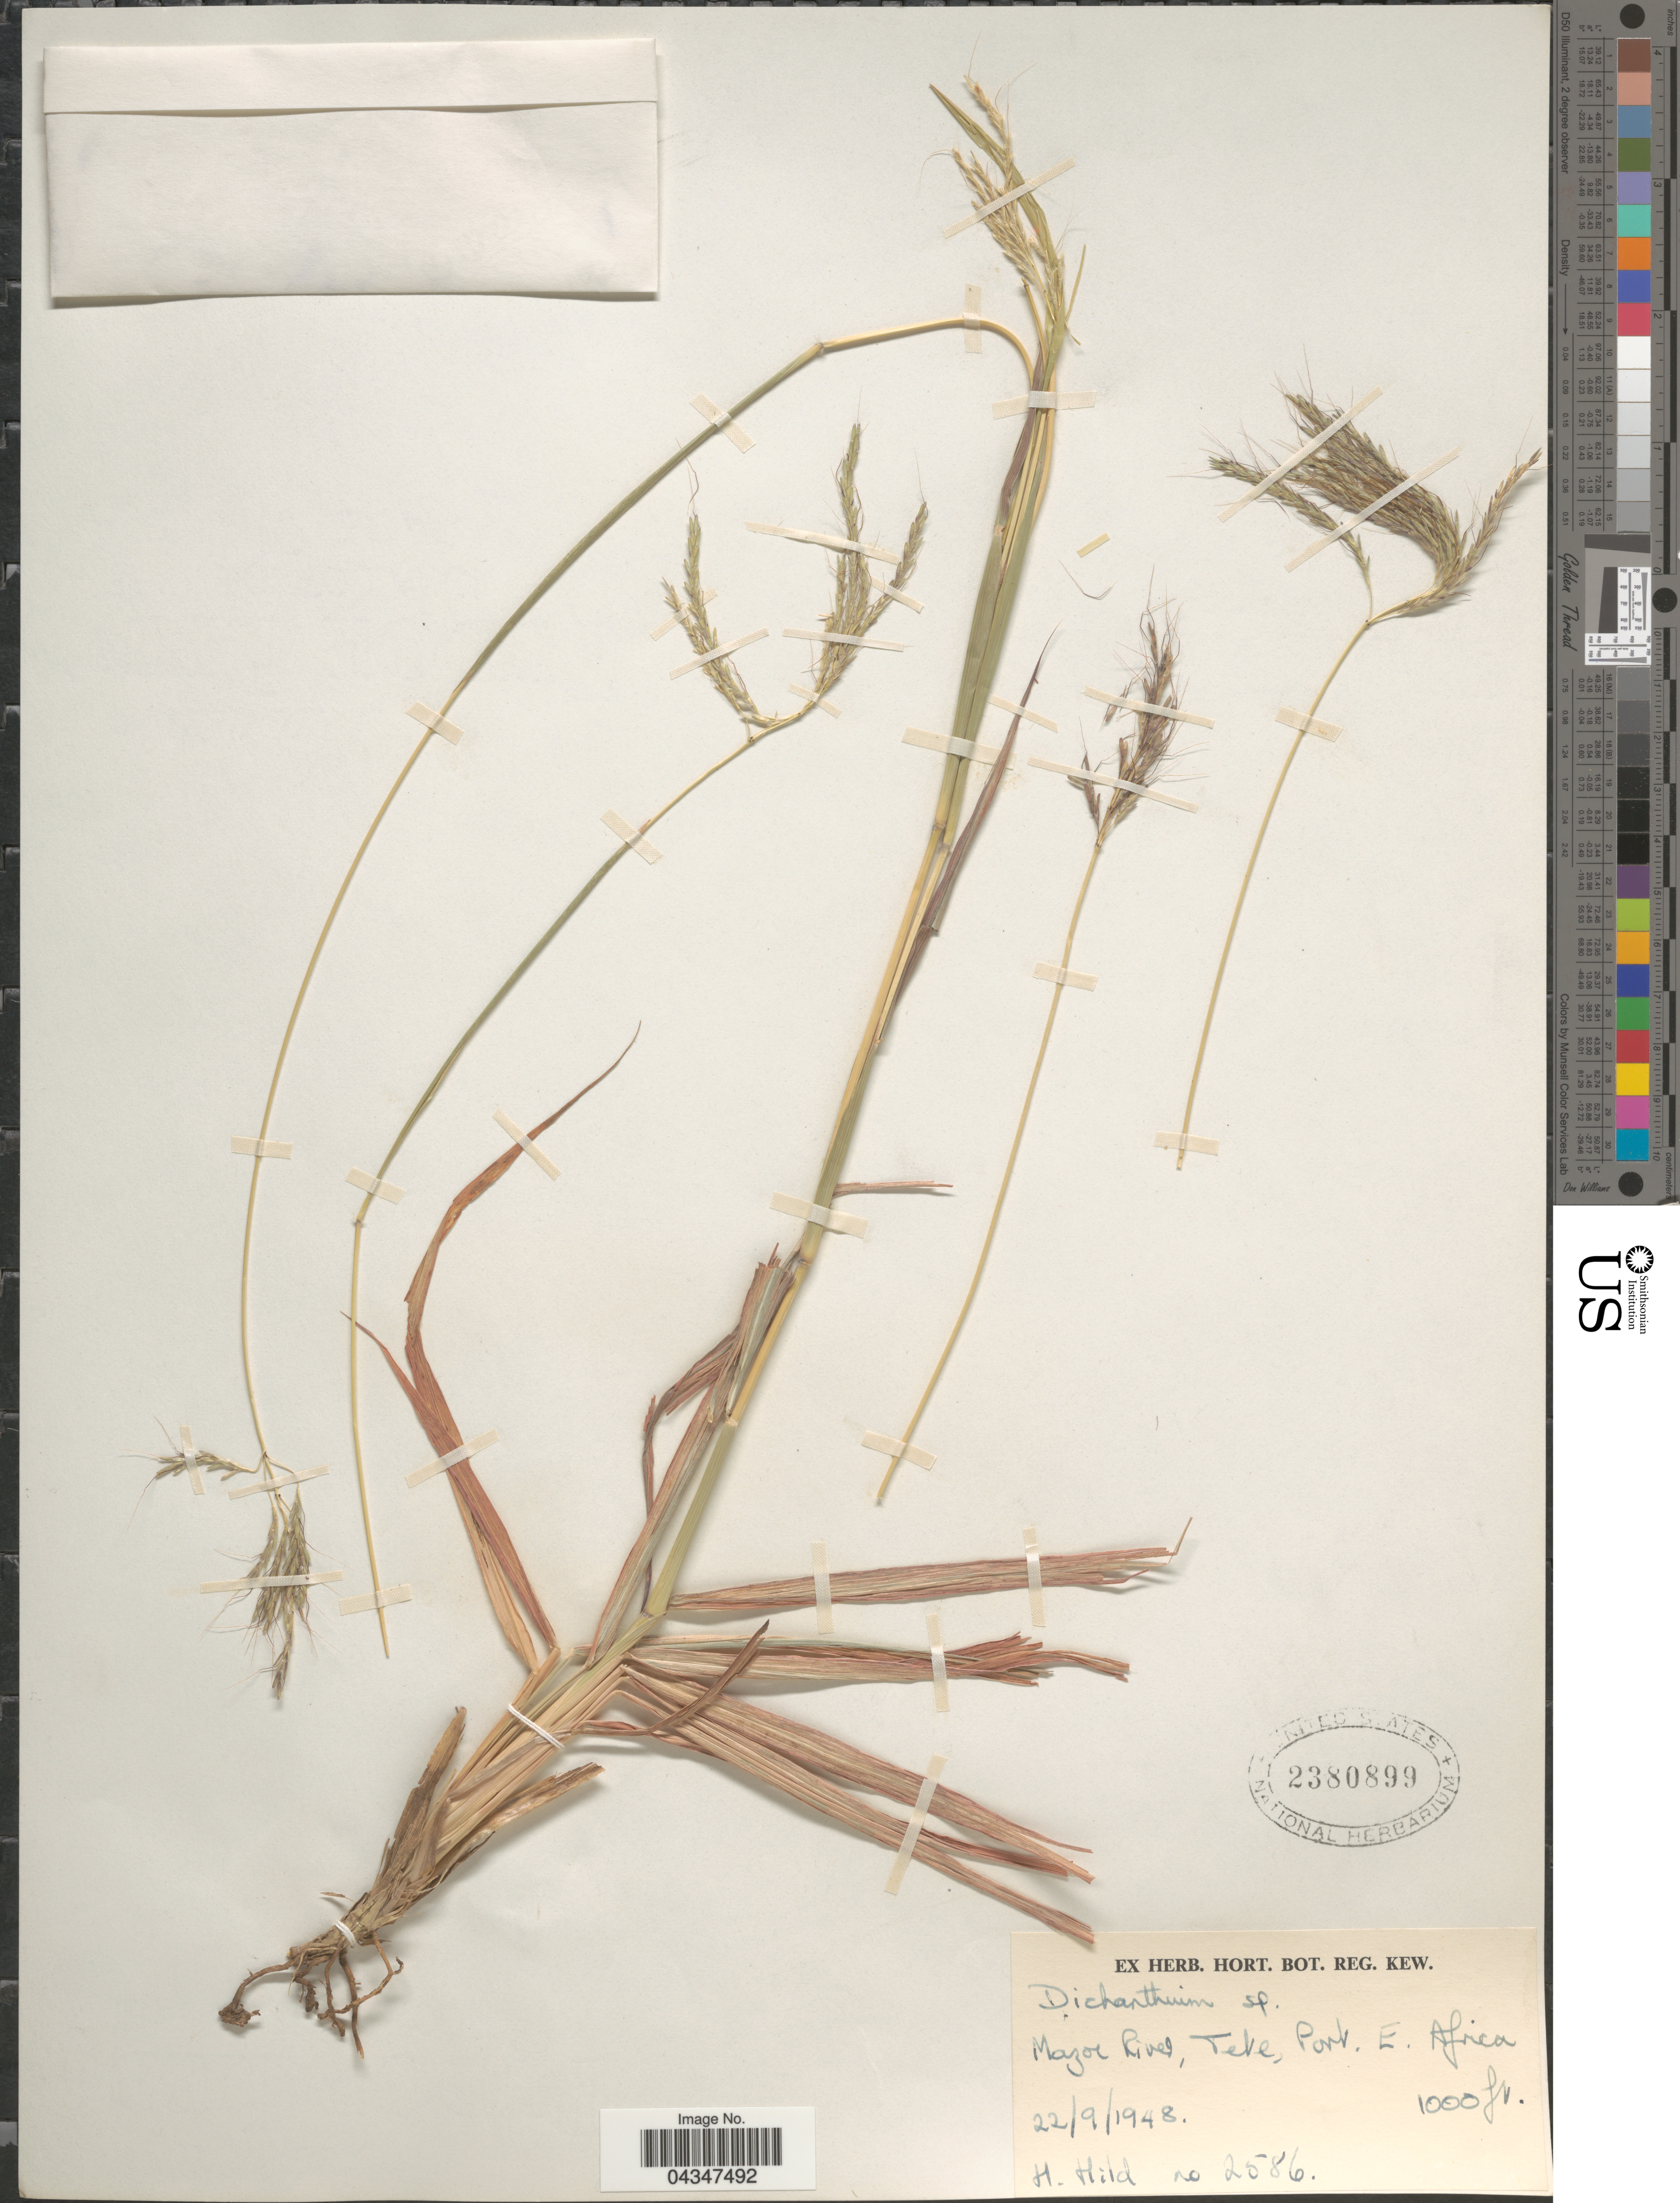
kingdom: Plantae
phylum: Tracheophyta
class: Liliopsida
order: Poales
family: Poaceae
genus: Andropogon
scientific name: Andropogon sp.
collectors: H. Hild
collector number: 2586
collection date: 1948-09-22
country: Mozambique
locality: Major River, Tete, Port. E. Africa.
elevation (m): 305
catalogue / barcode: US 2380899